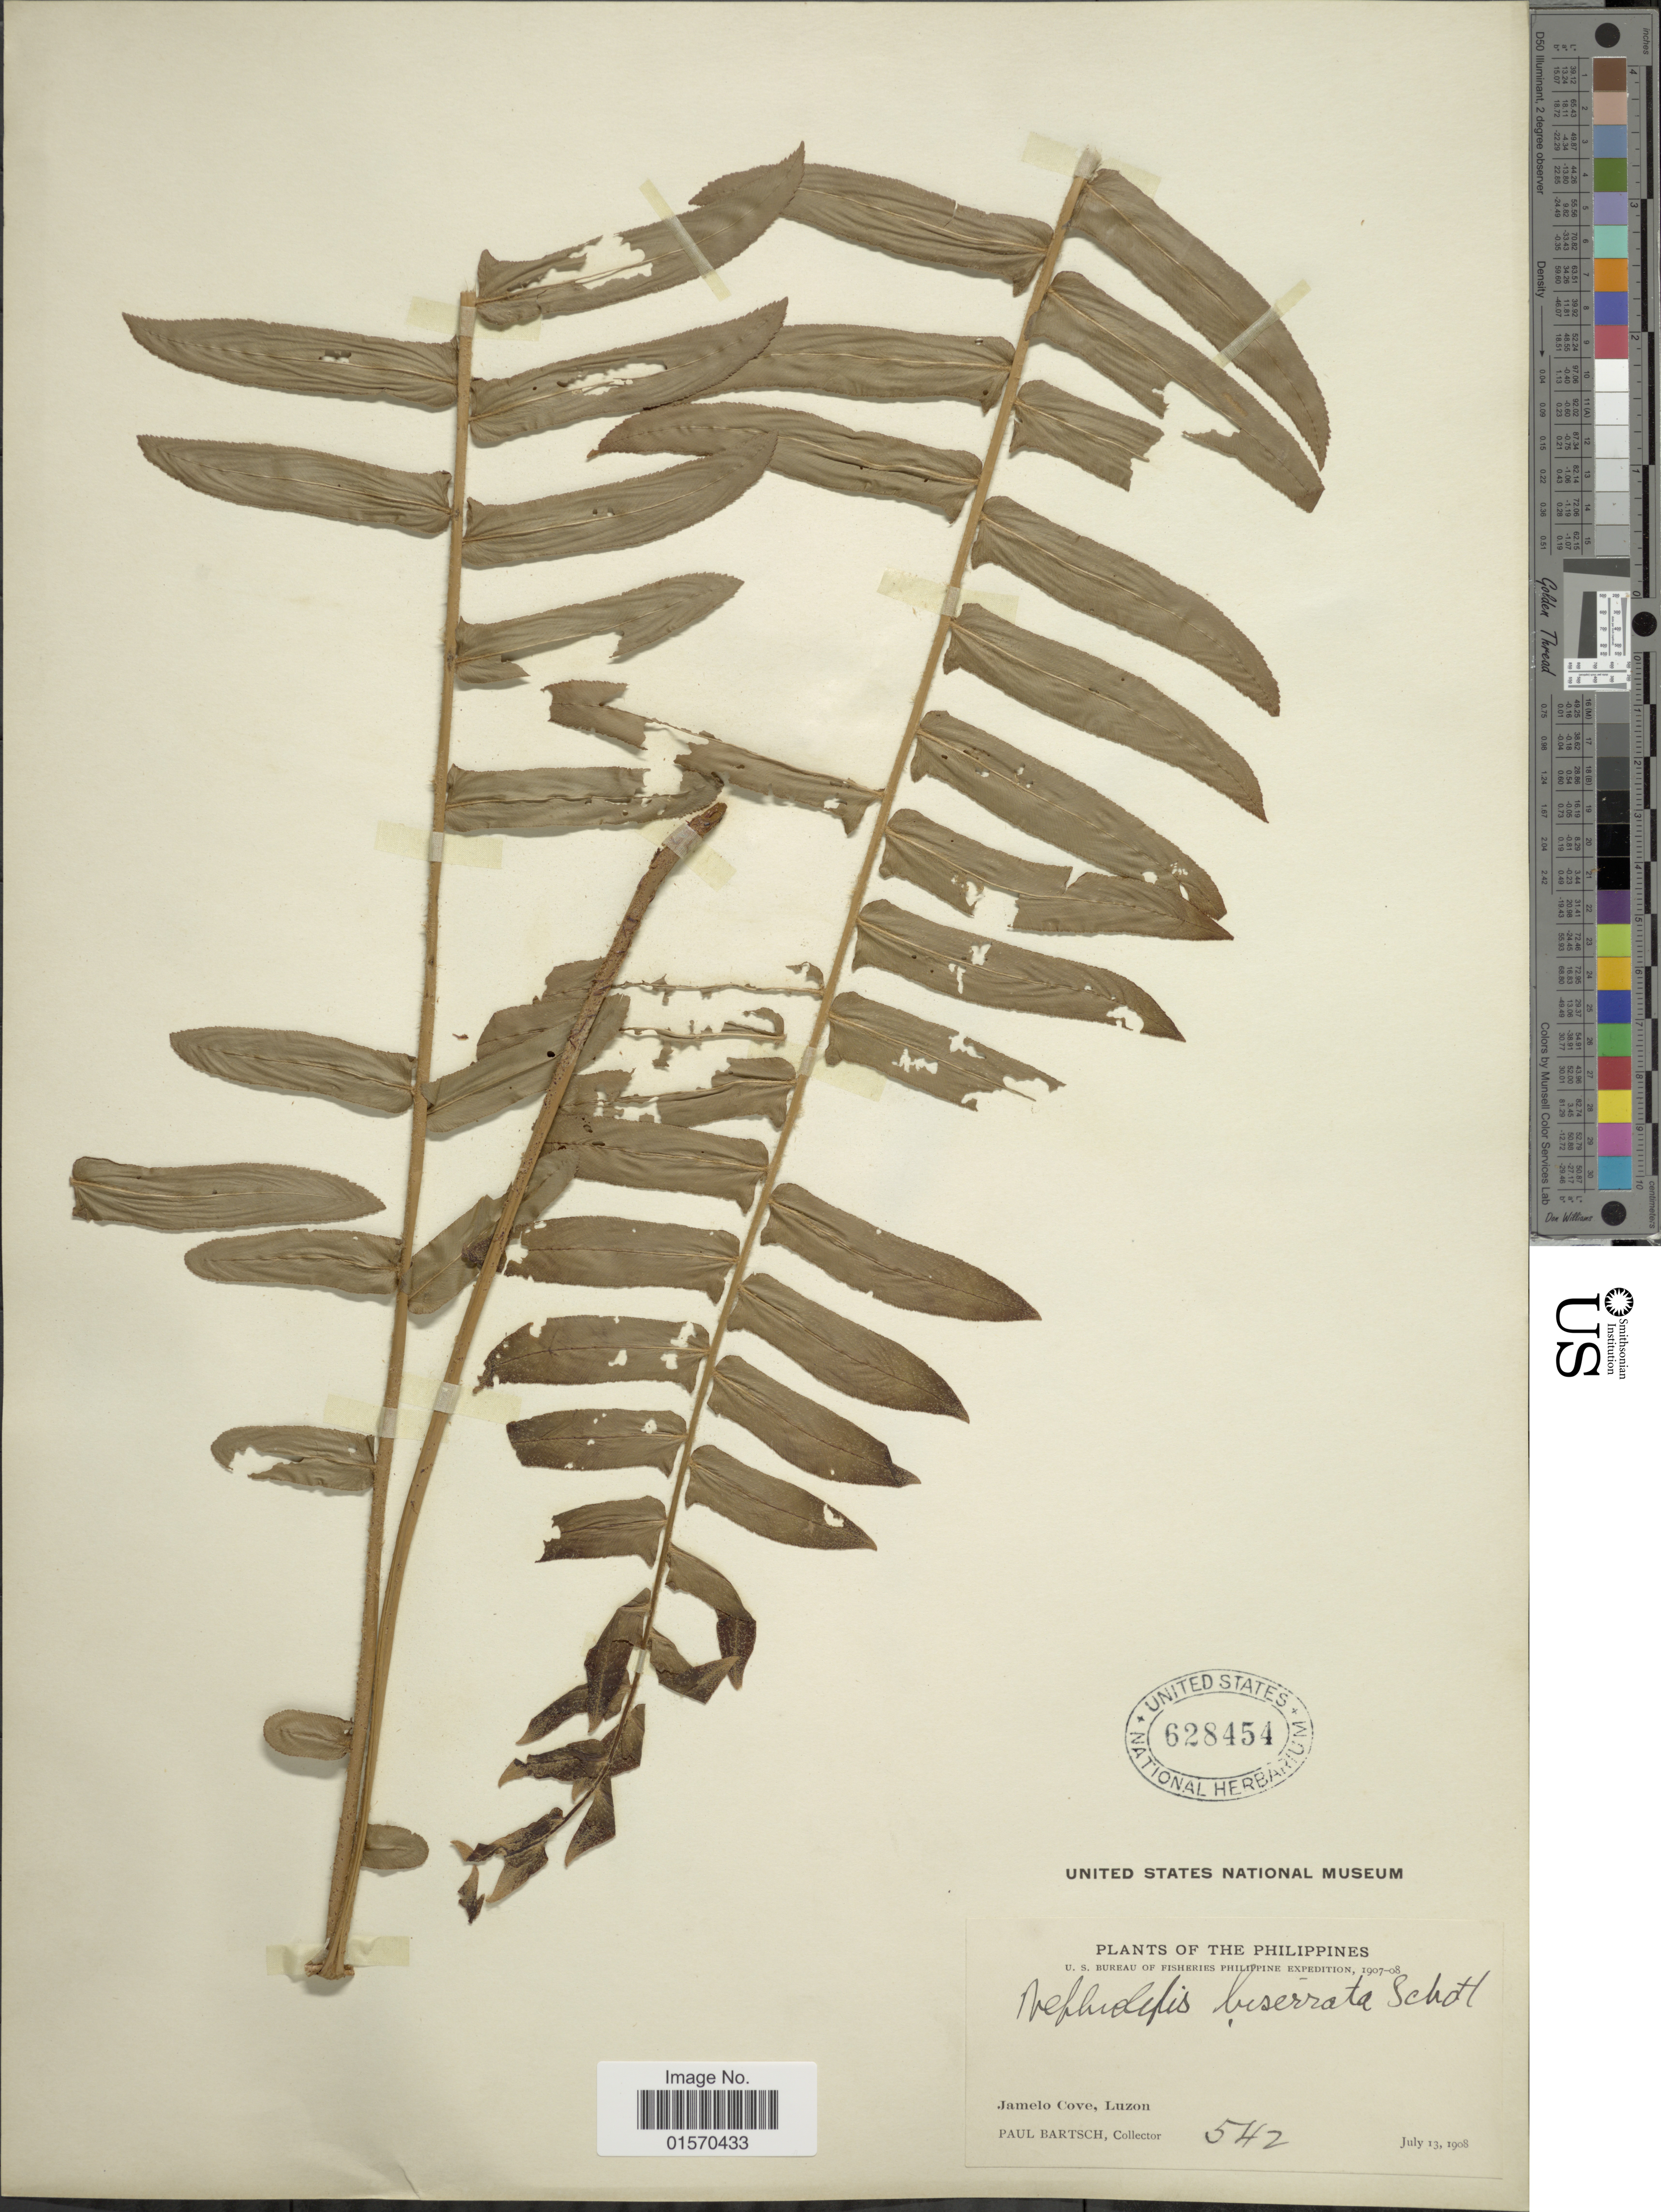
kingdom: Plantae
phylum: Tracheophyta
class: Polypodiopsida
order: Polypodiales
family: Nephrolepidaceae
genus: Nephrolepis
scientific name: Nephrolepis biserrata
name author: (Sw.) Schott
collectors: P. Bartsch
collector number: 542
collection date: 1908-07-13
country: Philippines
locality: Jamelo Cove, Luzon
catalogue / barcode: US 628454